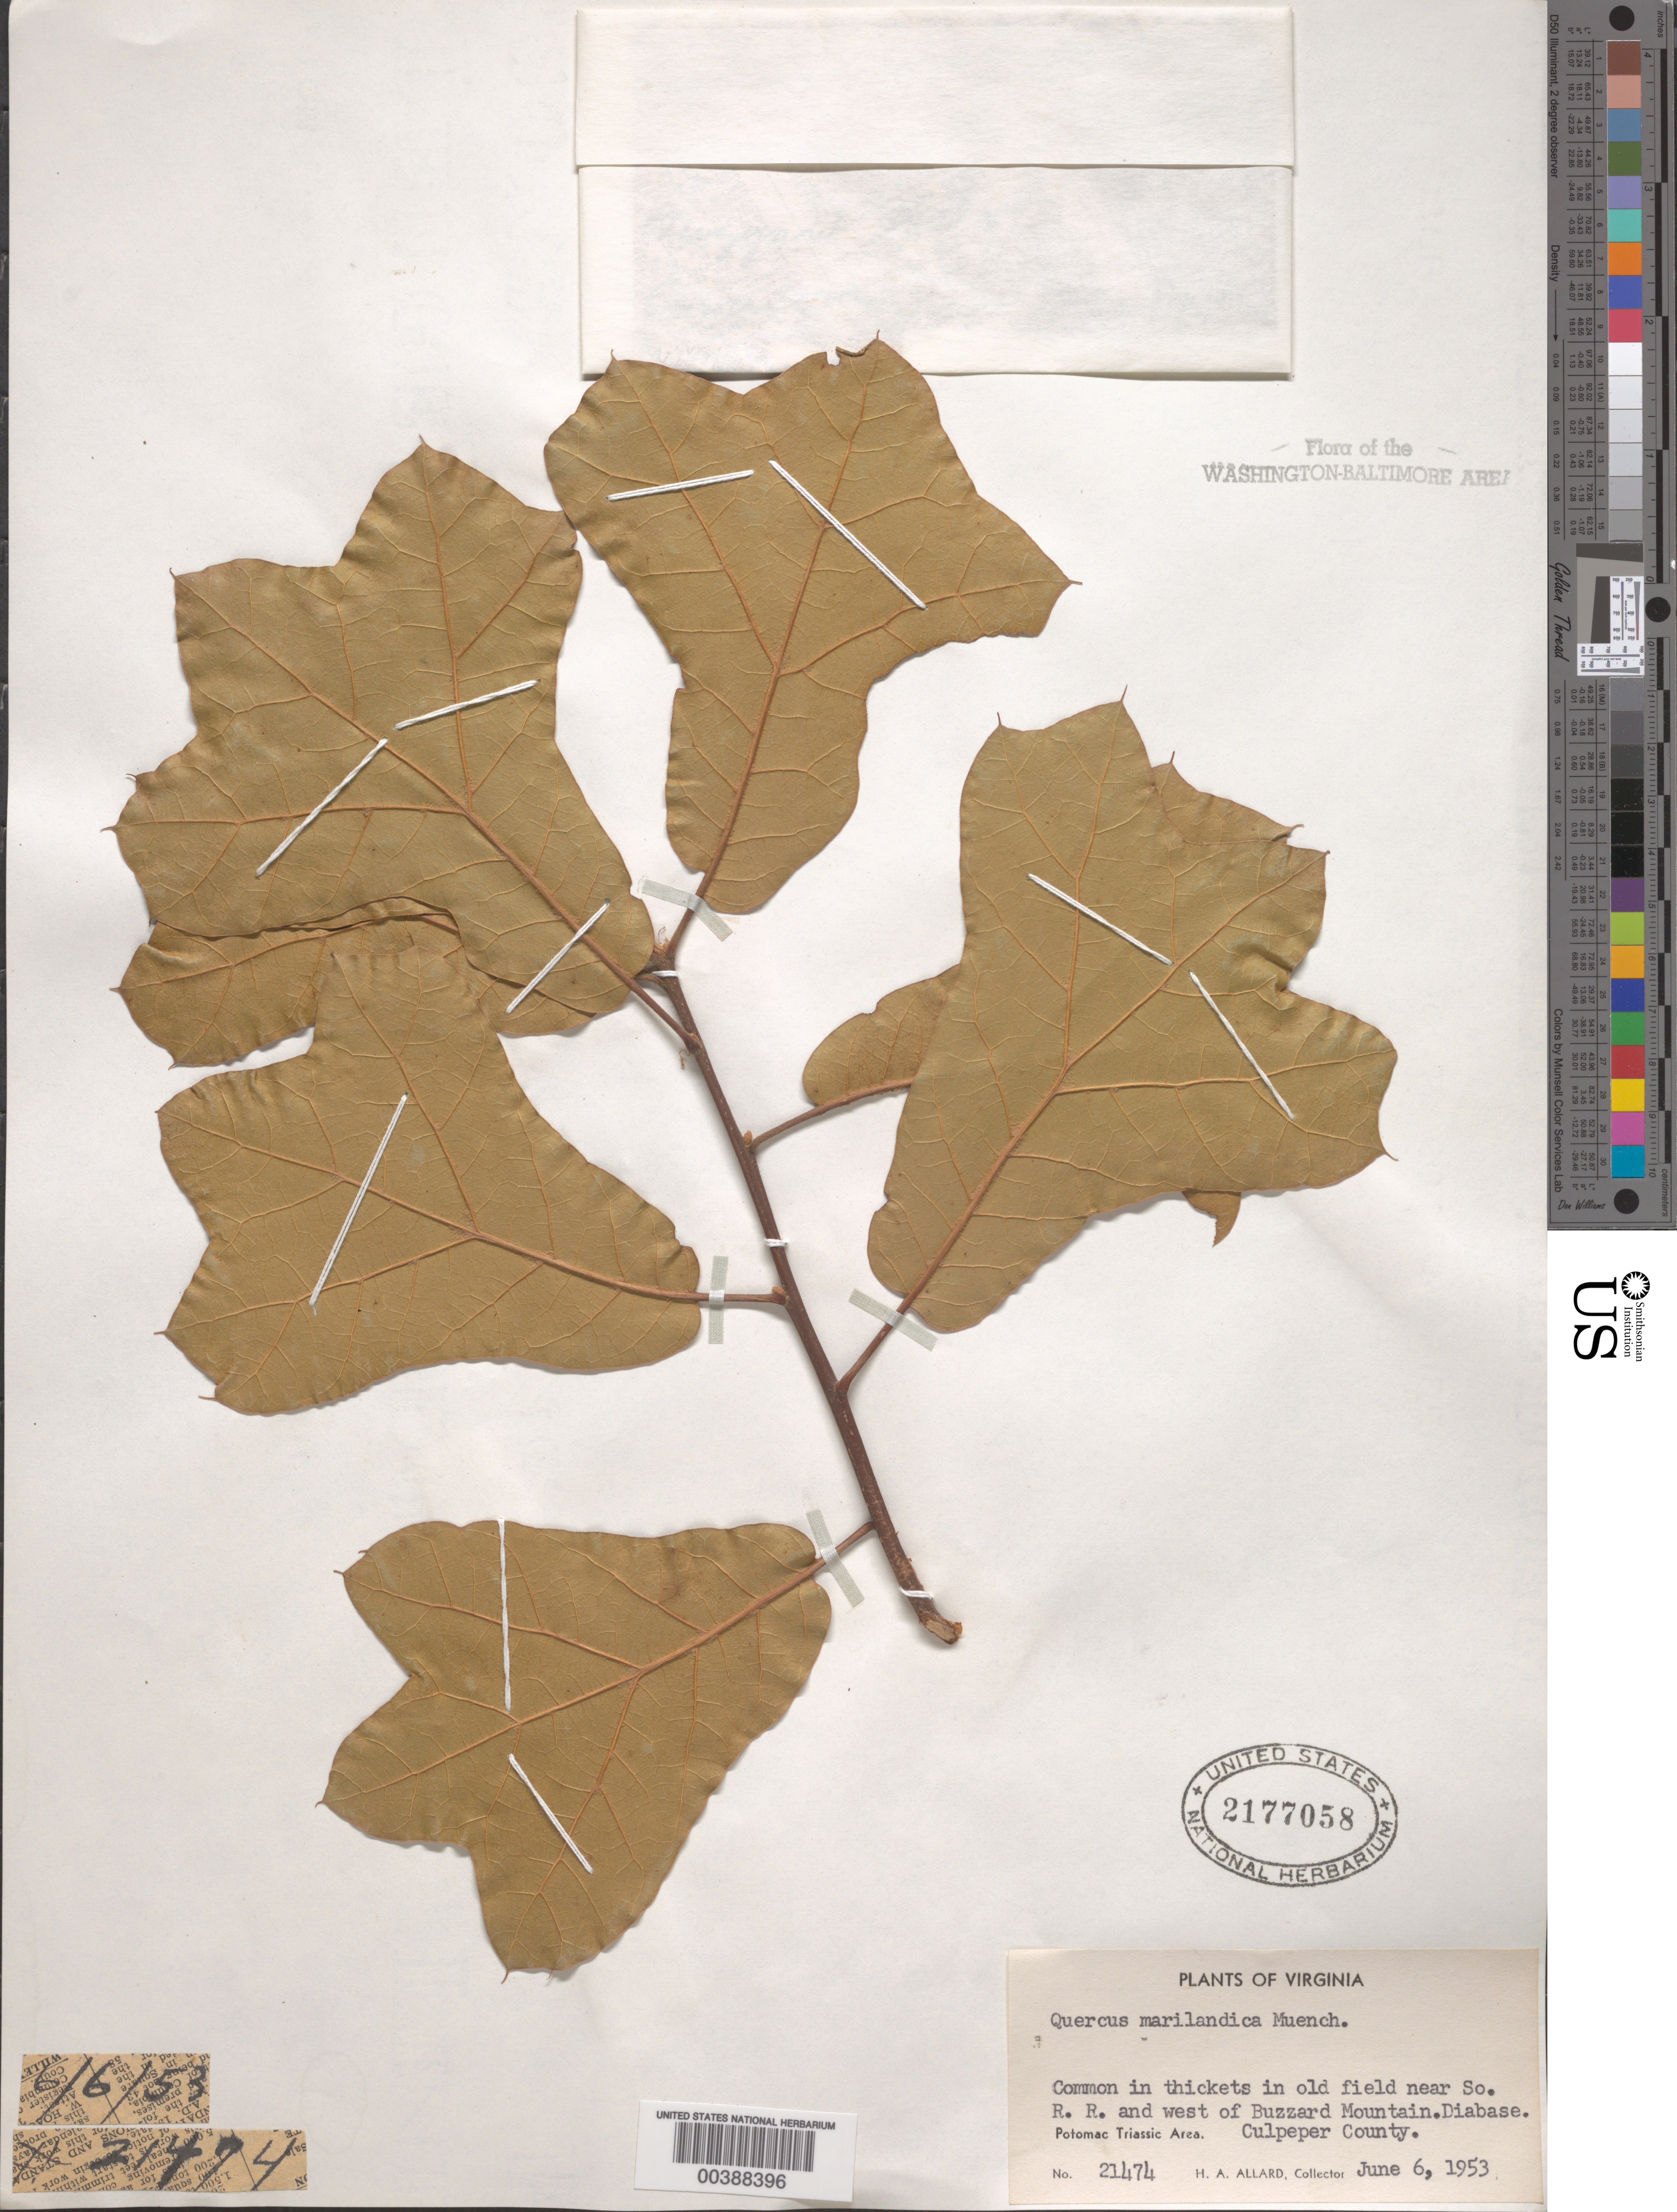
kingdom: Plantae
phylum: Tracheophyta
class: Magnoliopsida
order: Fagales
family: Fagaceae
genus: Quercus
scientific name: Quercus marilandica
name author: (L.) Münchh.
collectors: H. A. Allard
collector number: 21474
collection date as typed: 06 Jun 1953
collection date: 1953-06-06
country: United States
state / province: Virginia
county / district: Culpeper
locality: West of Buzzard Mountain, near Railroad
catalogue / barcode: US 2177058